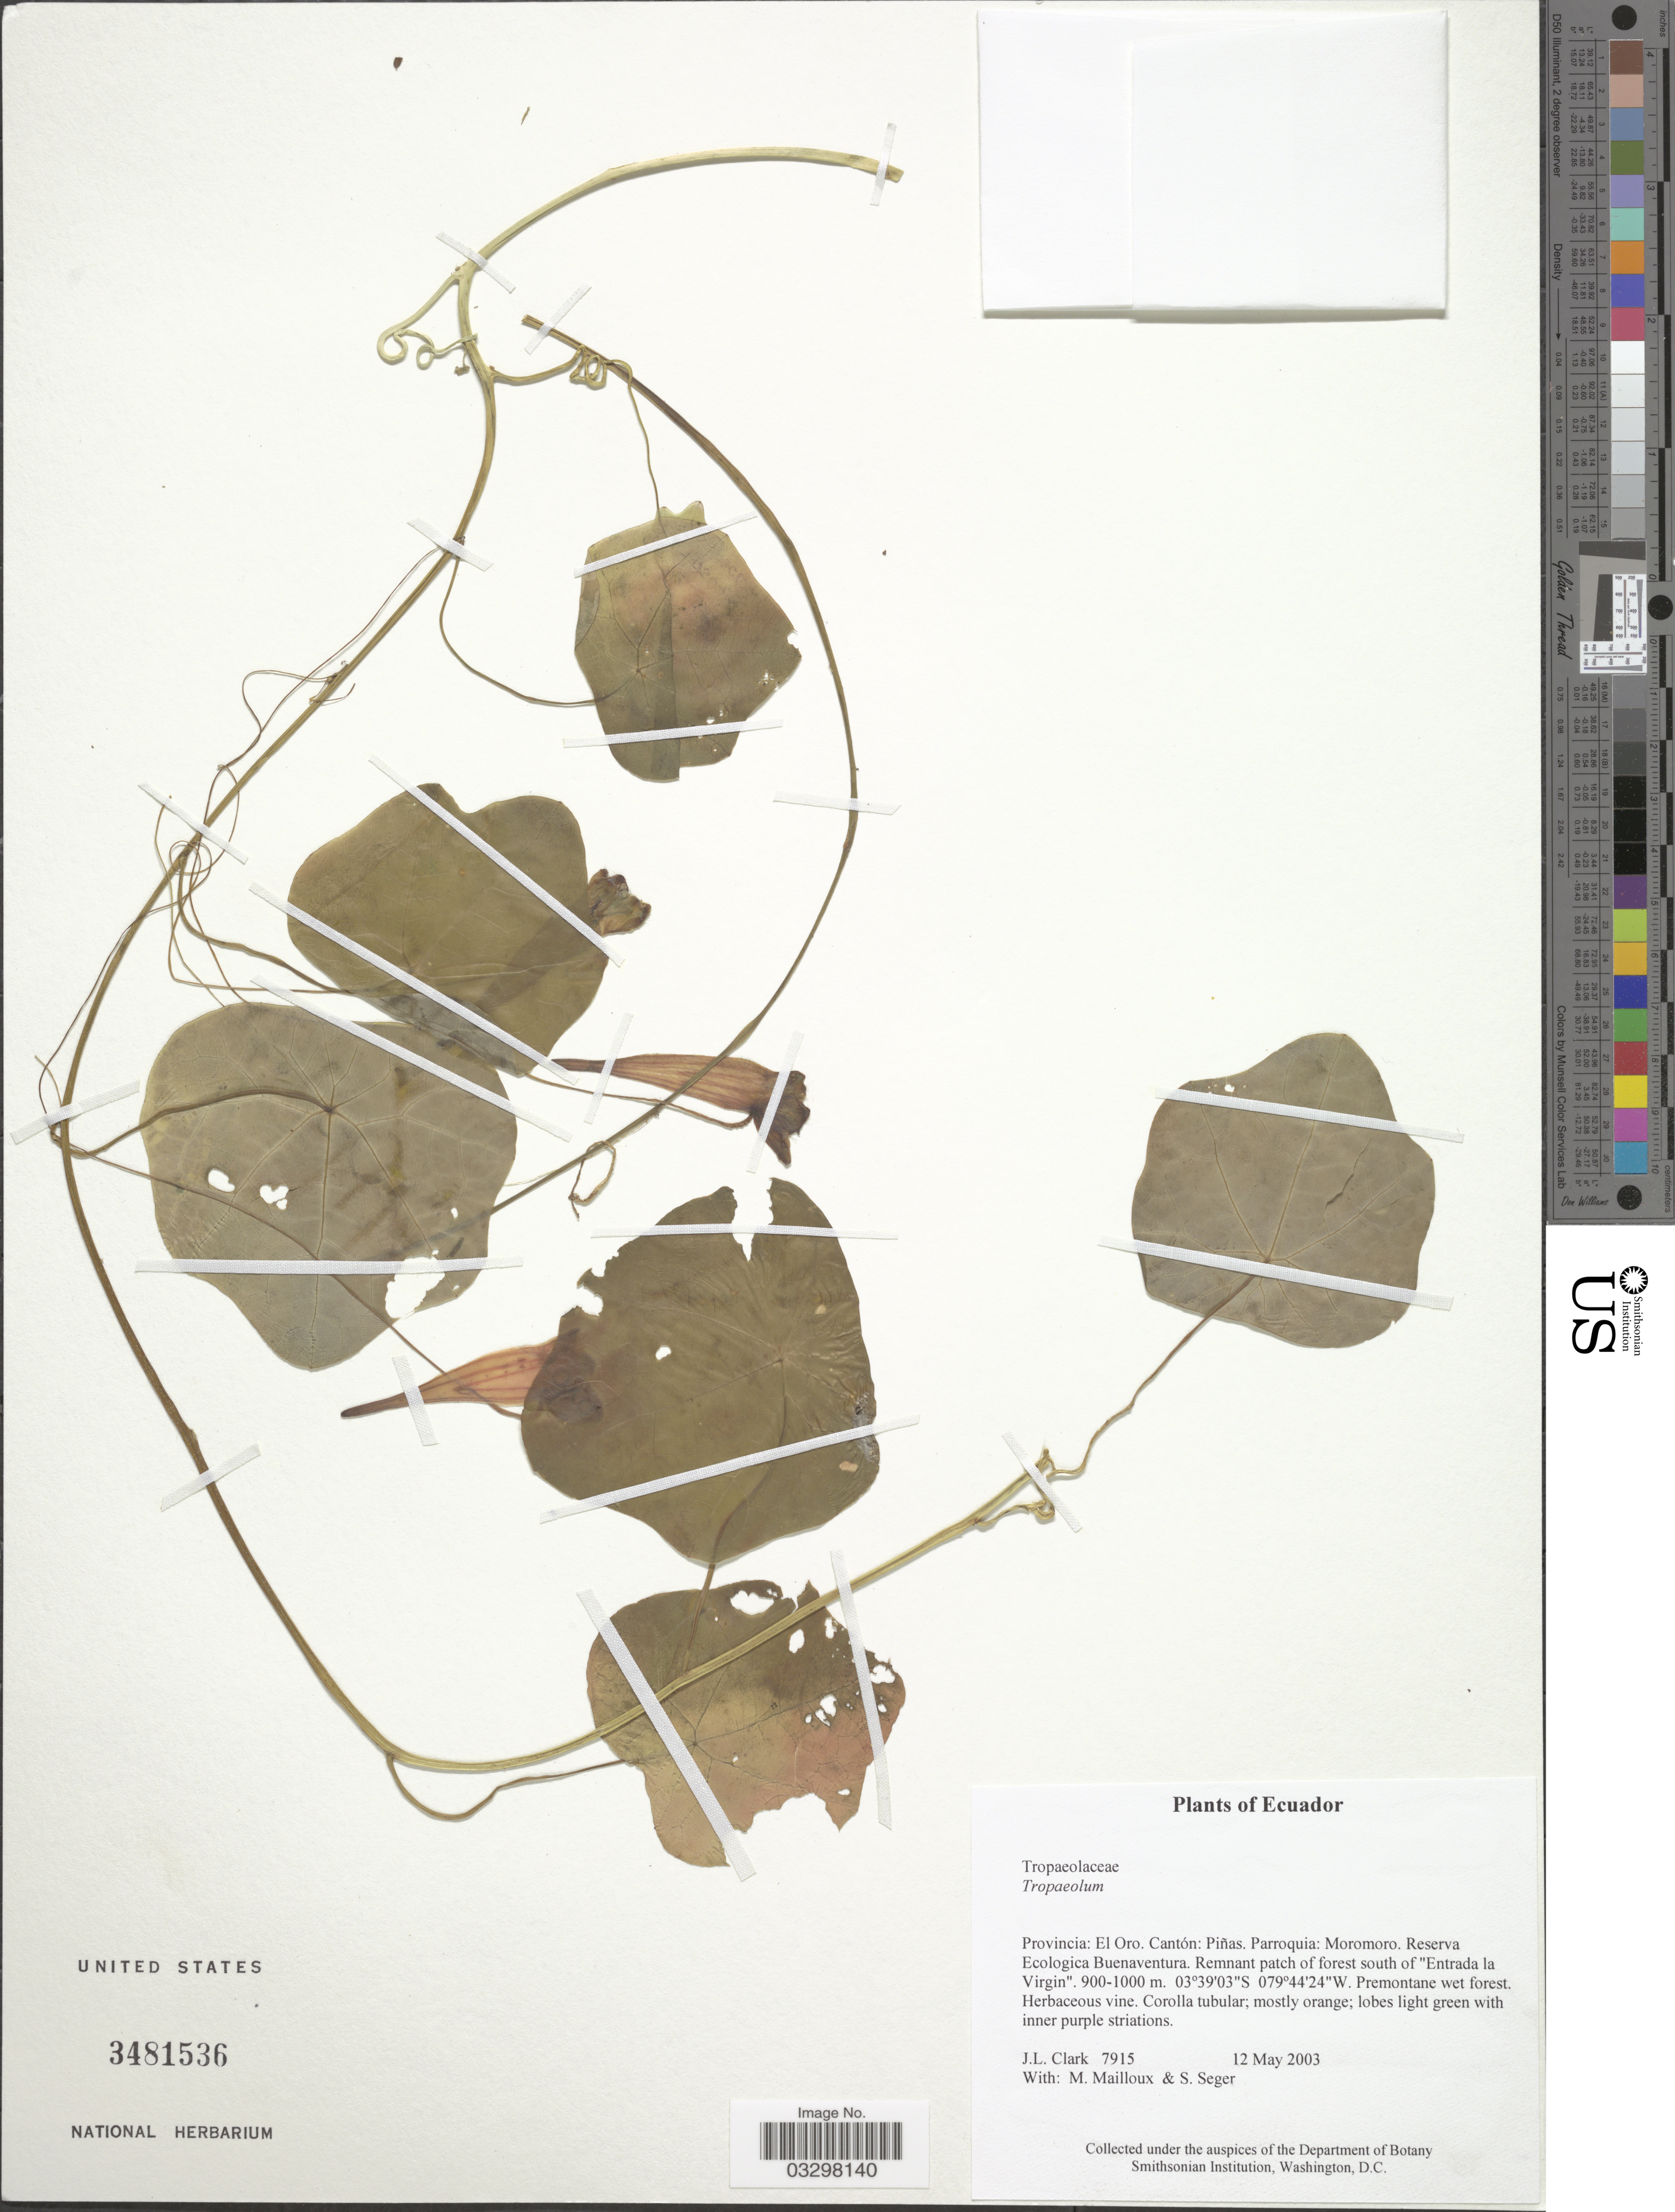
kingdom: Plantae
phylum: Tracheophyta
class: Magnoliopsida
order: Brassicales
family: Tropaeolaceae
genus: Tropaeolum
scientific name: Tropaeolum sp.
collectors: J. L. Clark, M. Mailloux & S. Seger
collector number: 7915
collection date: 2003-05-12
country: Ecuador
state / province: El Oro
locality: Cantón: Piñas. Parroquia: Moromoro. Reserva Ecologica Buenaventura. Remnant patch of forest south of "Entrada la Virgin".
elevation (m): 900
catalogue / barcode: US 3481536